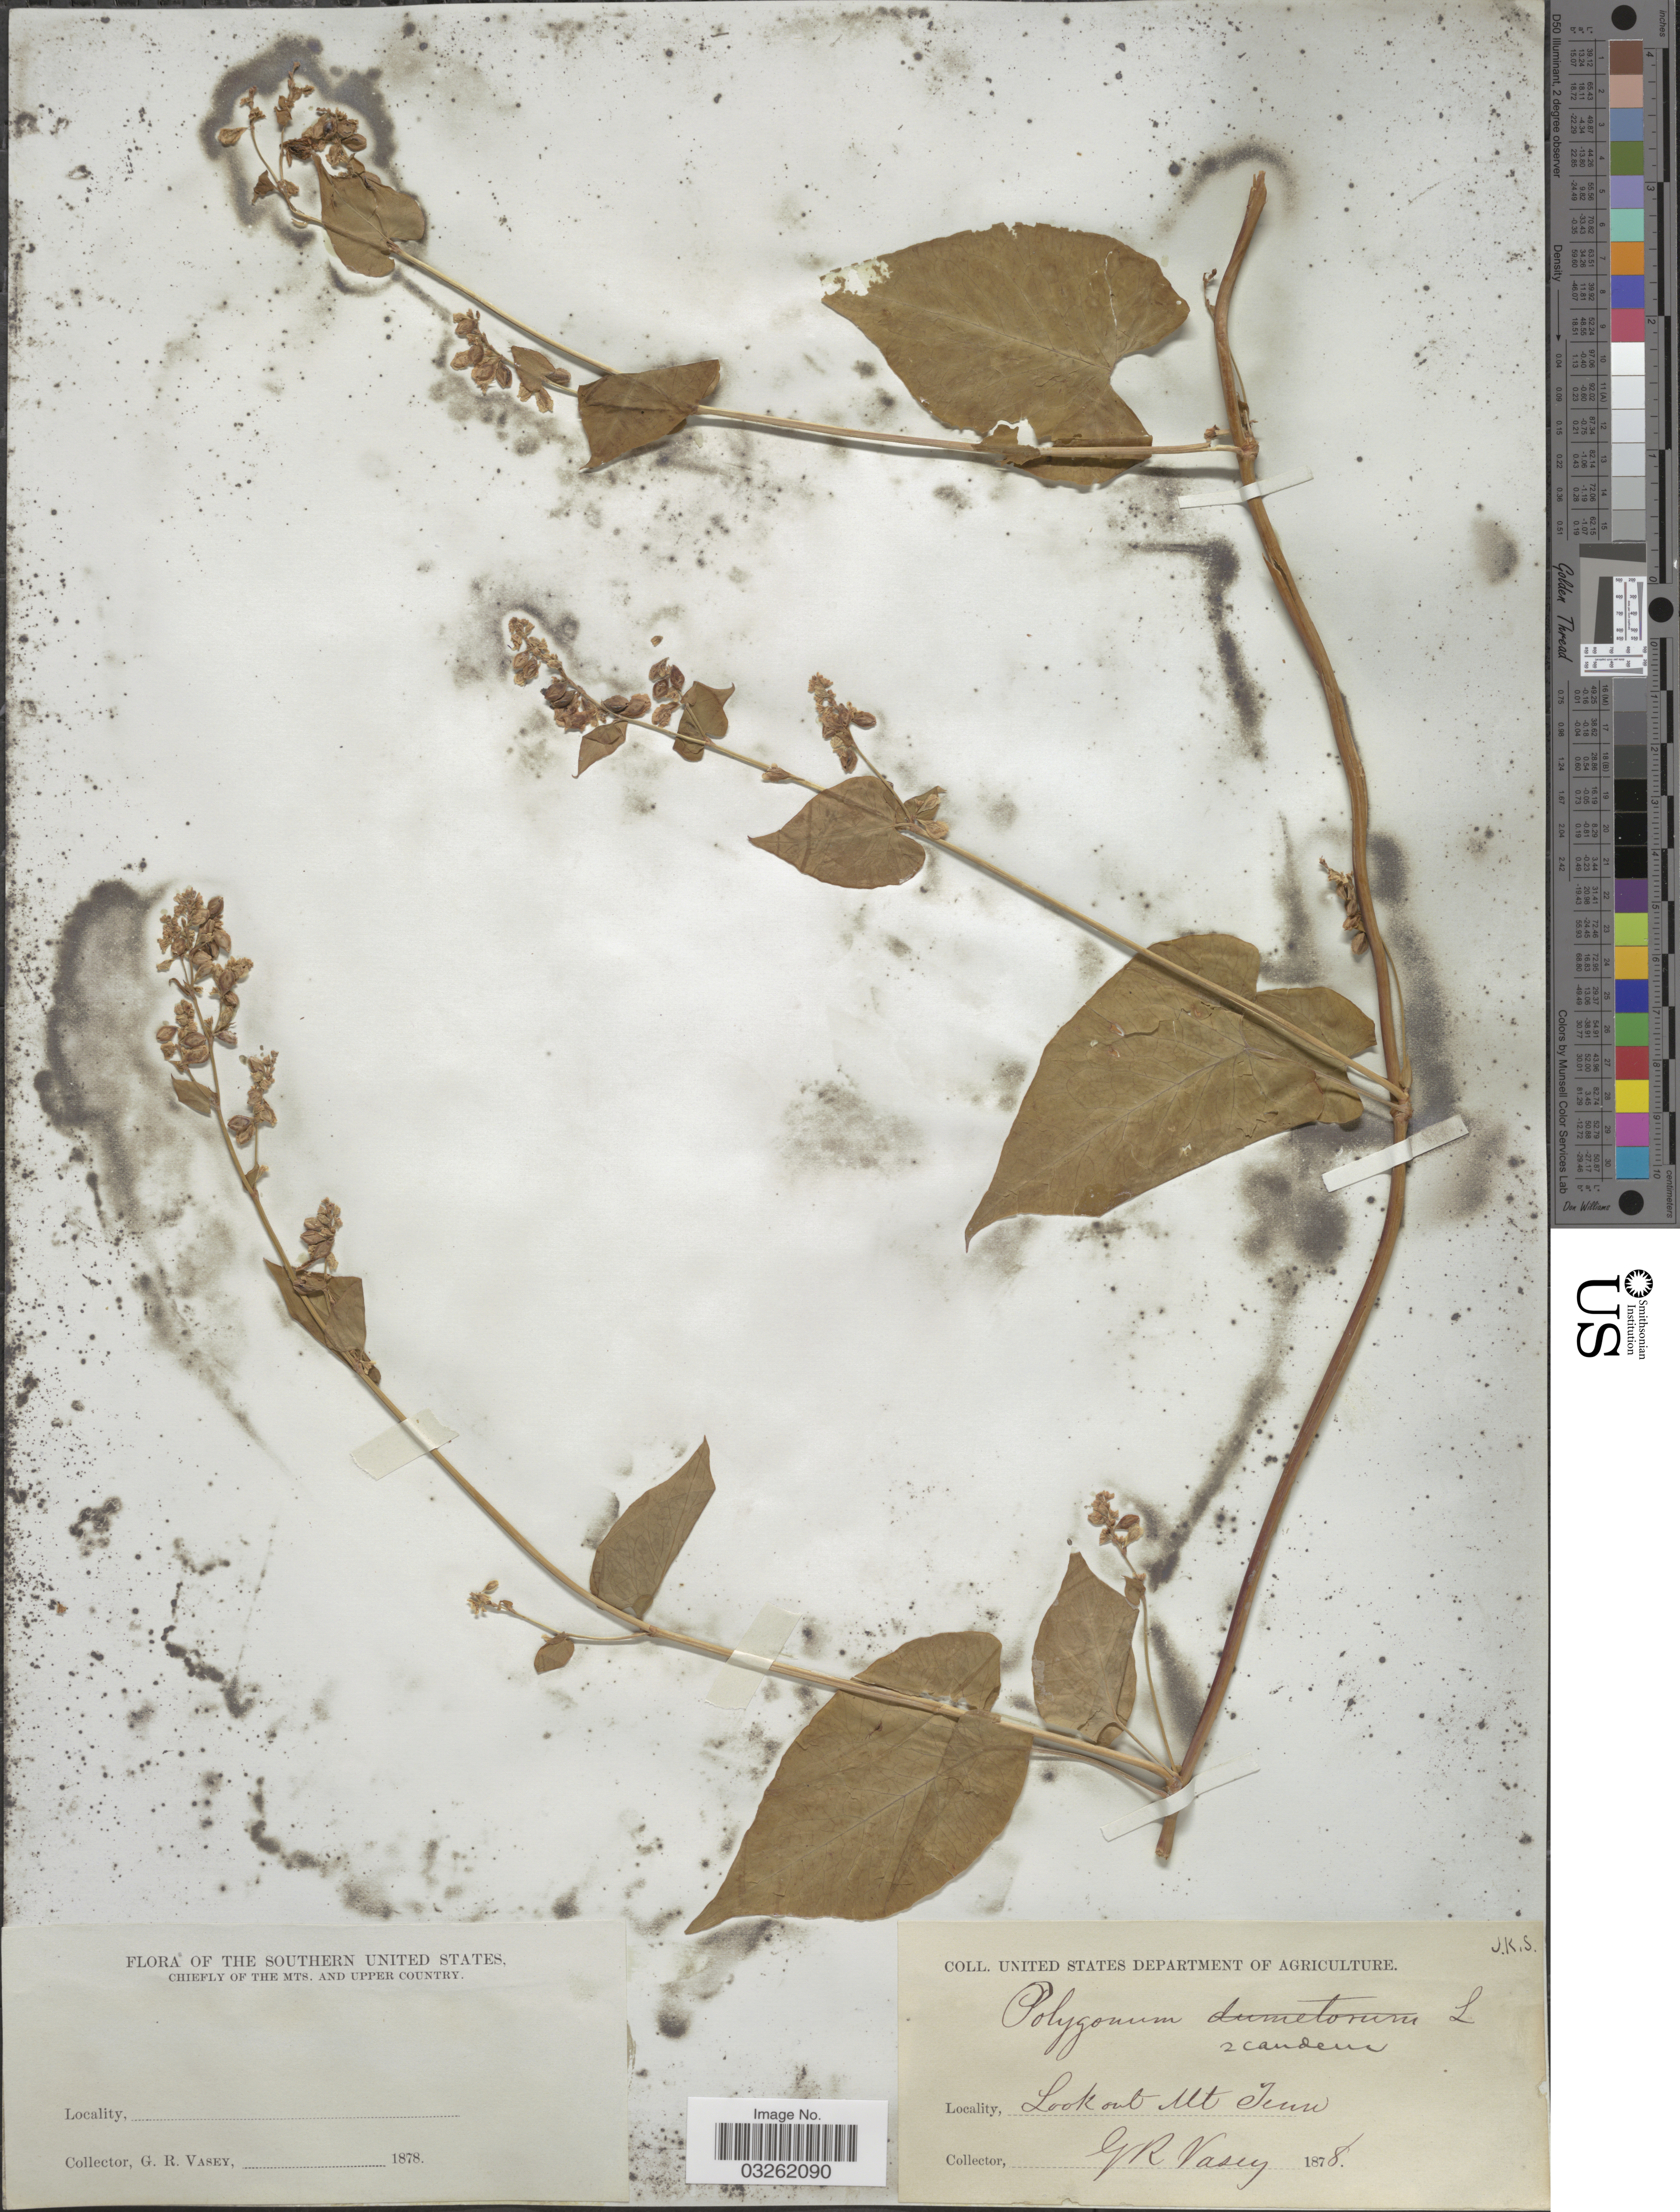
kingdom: Plantae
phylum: Tracheophyta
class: Magnoliopsida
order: Caryophyllales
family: Polygonaceae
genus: Fallopia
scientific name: Fallopia scandens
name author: (L.) Holub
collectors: G. R. Vasey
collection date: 1878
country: United States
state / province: Tennessee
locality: The Southern United States, chiefly of the mts. and upper country. Lookout Mt Tenn.